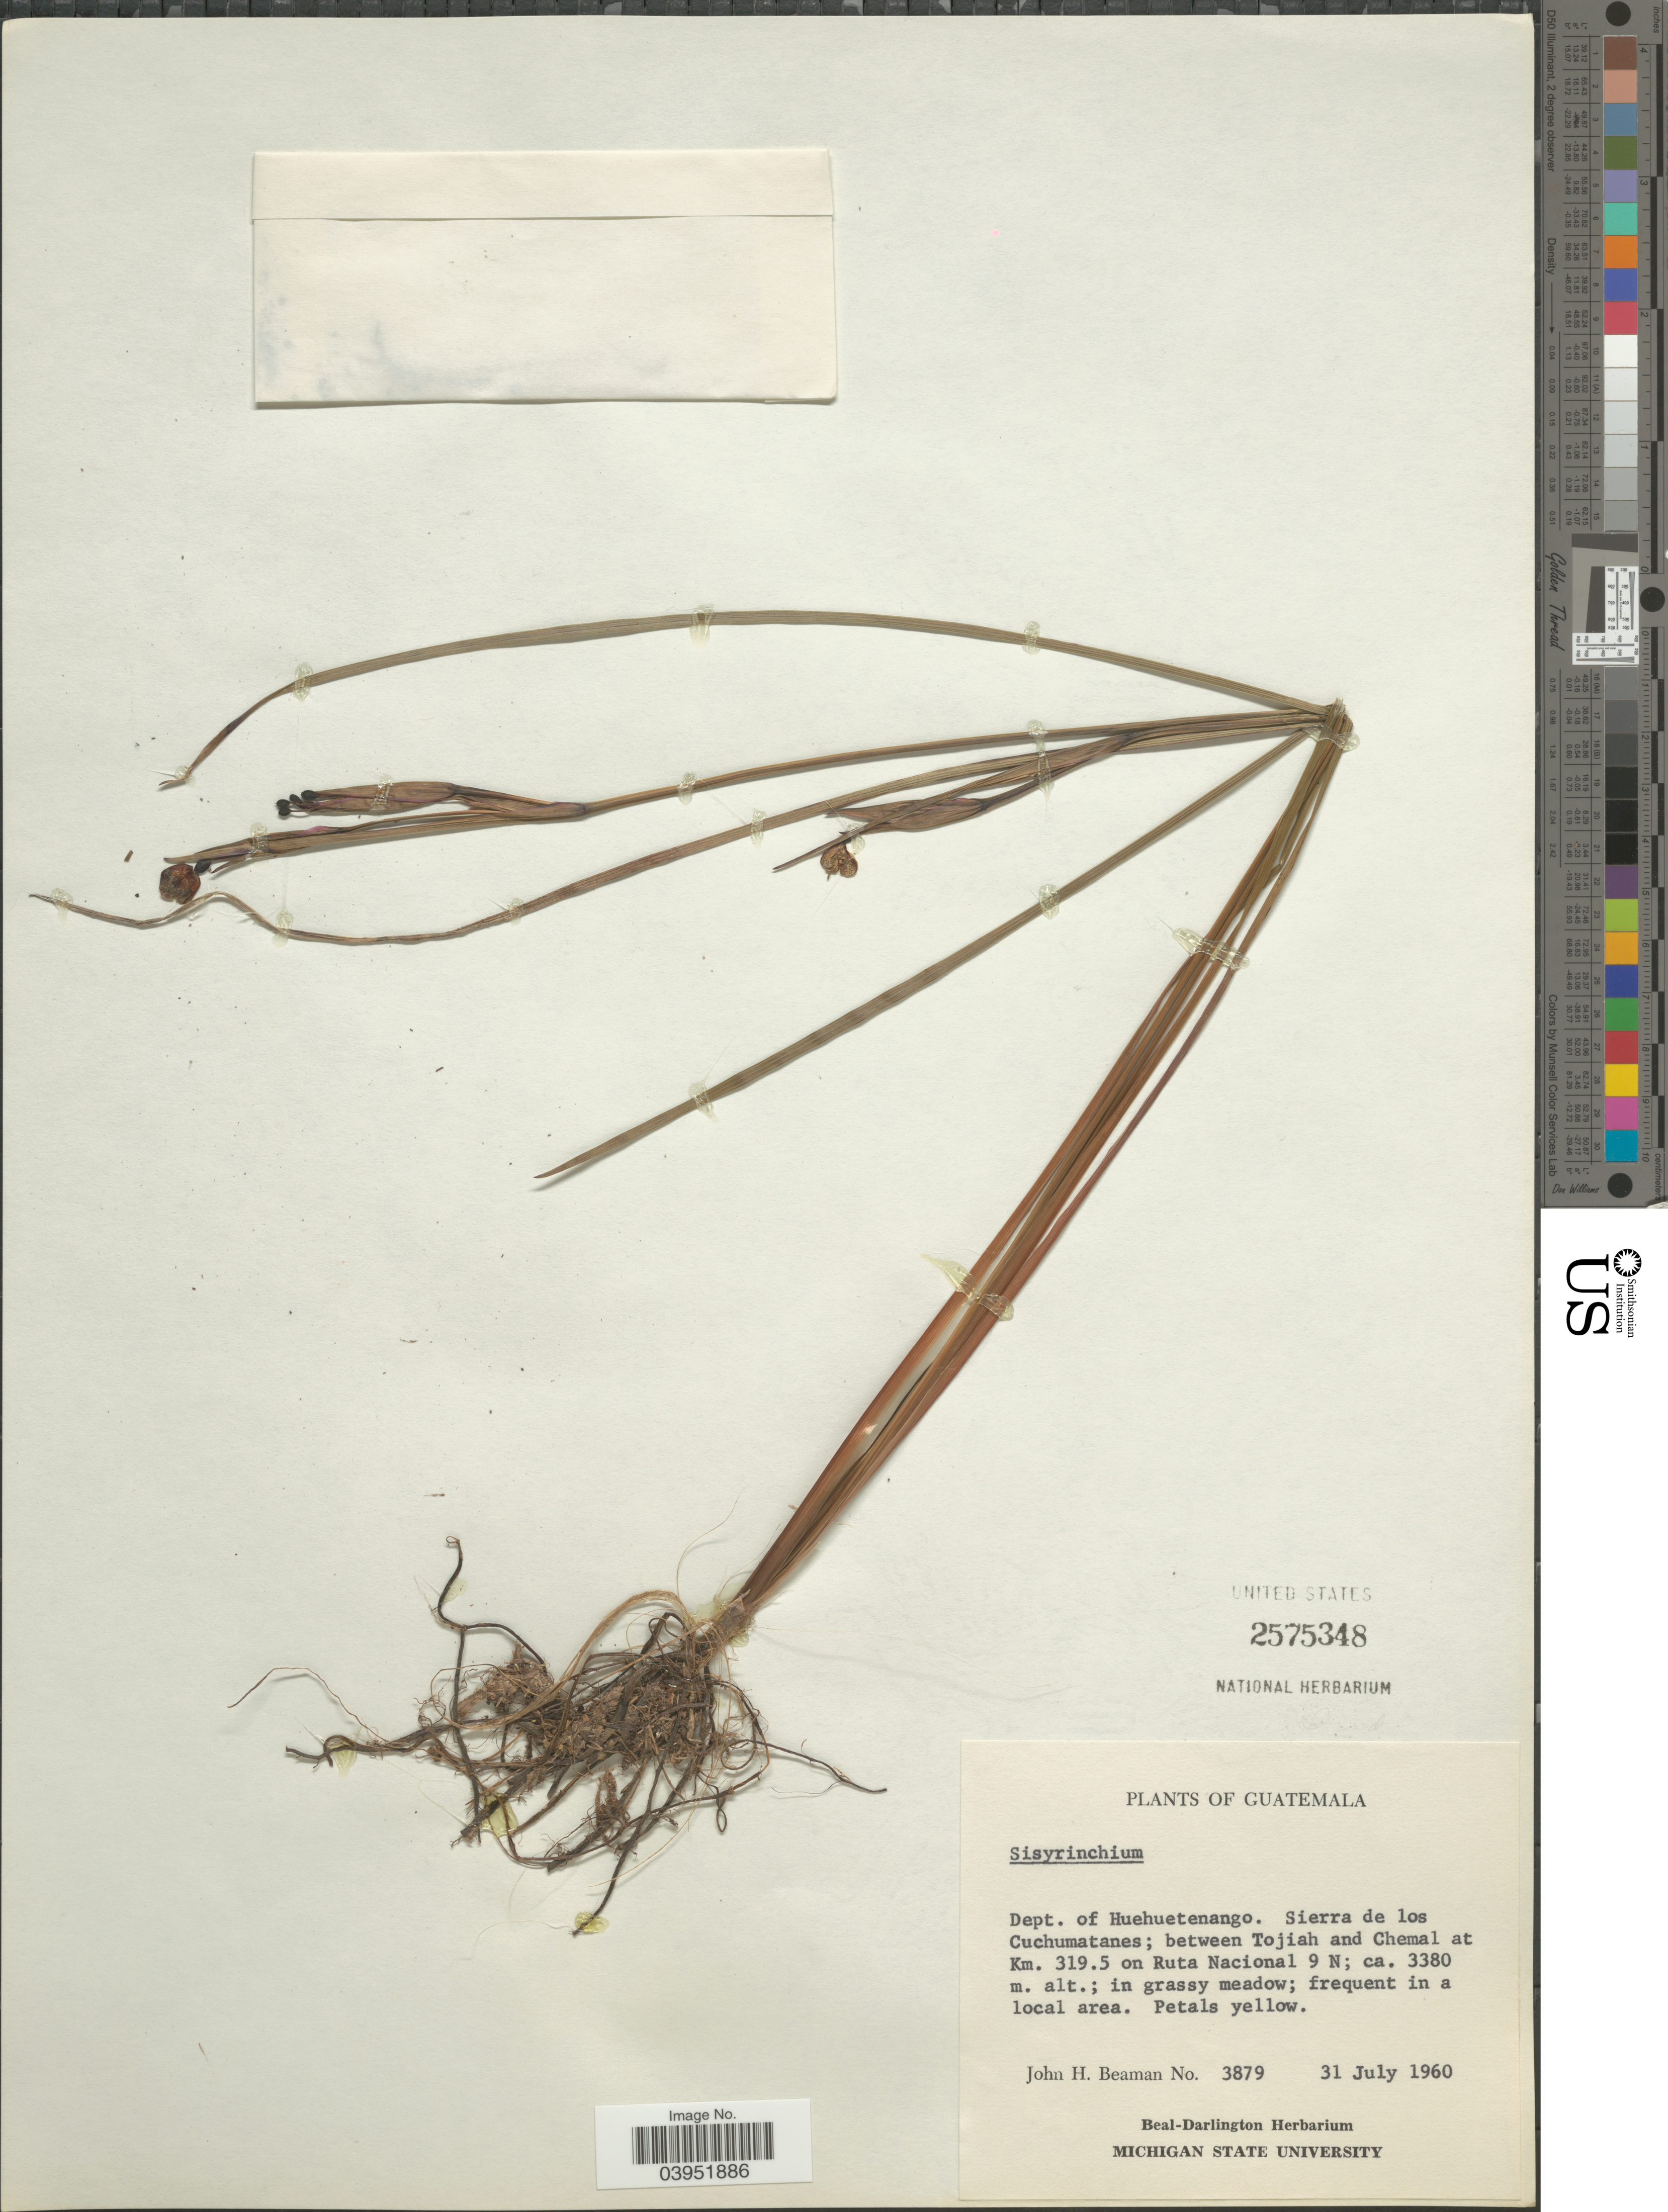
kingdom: Plantae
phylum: Tracheophyta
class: Liliopsida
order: Asparagales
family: Iridaceae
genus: Sisyrinchium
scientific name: Sisyrinchium sp.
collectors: J. H. Beaman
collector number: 3879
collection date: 1960-07-31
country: Guatemala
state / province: Huehuetenango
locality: Dept. of Huehuetenango. Sierra de los Cuchumatanes; between Tojiah and Chemal at Km. 319.5 on Ruta Nacional 9 N.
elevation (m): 3380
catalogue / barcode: US 2575348